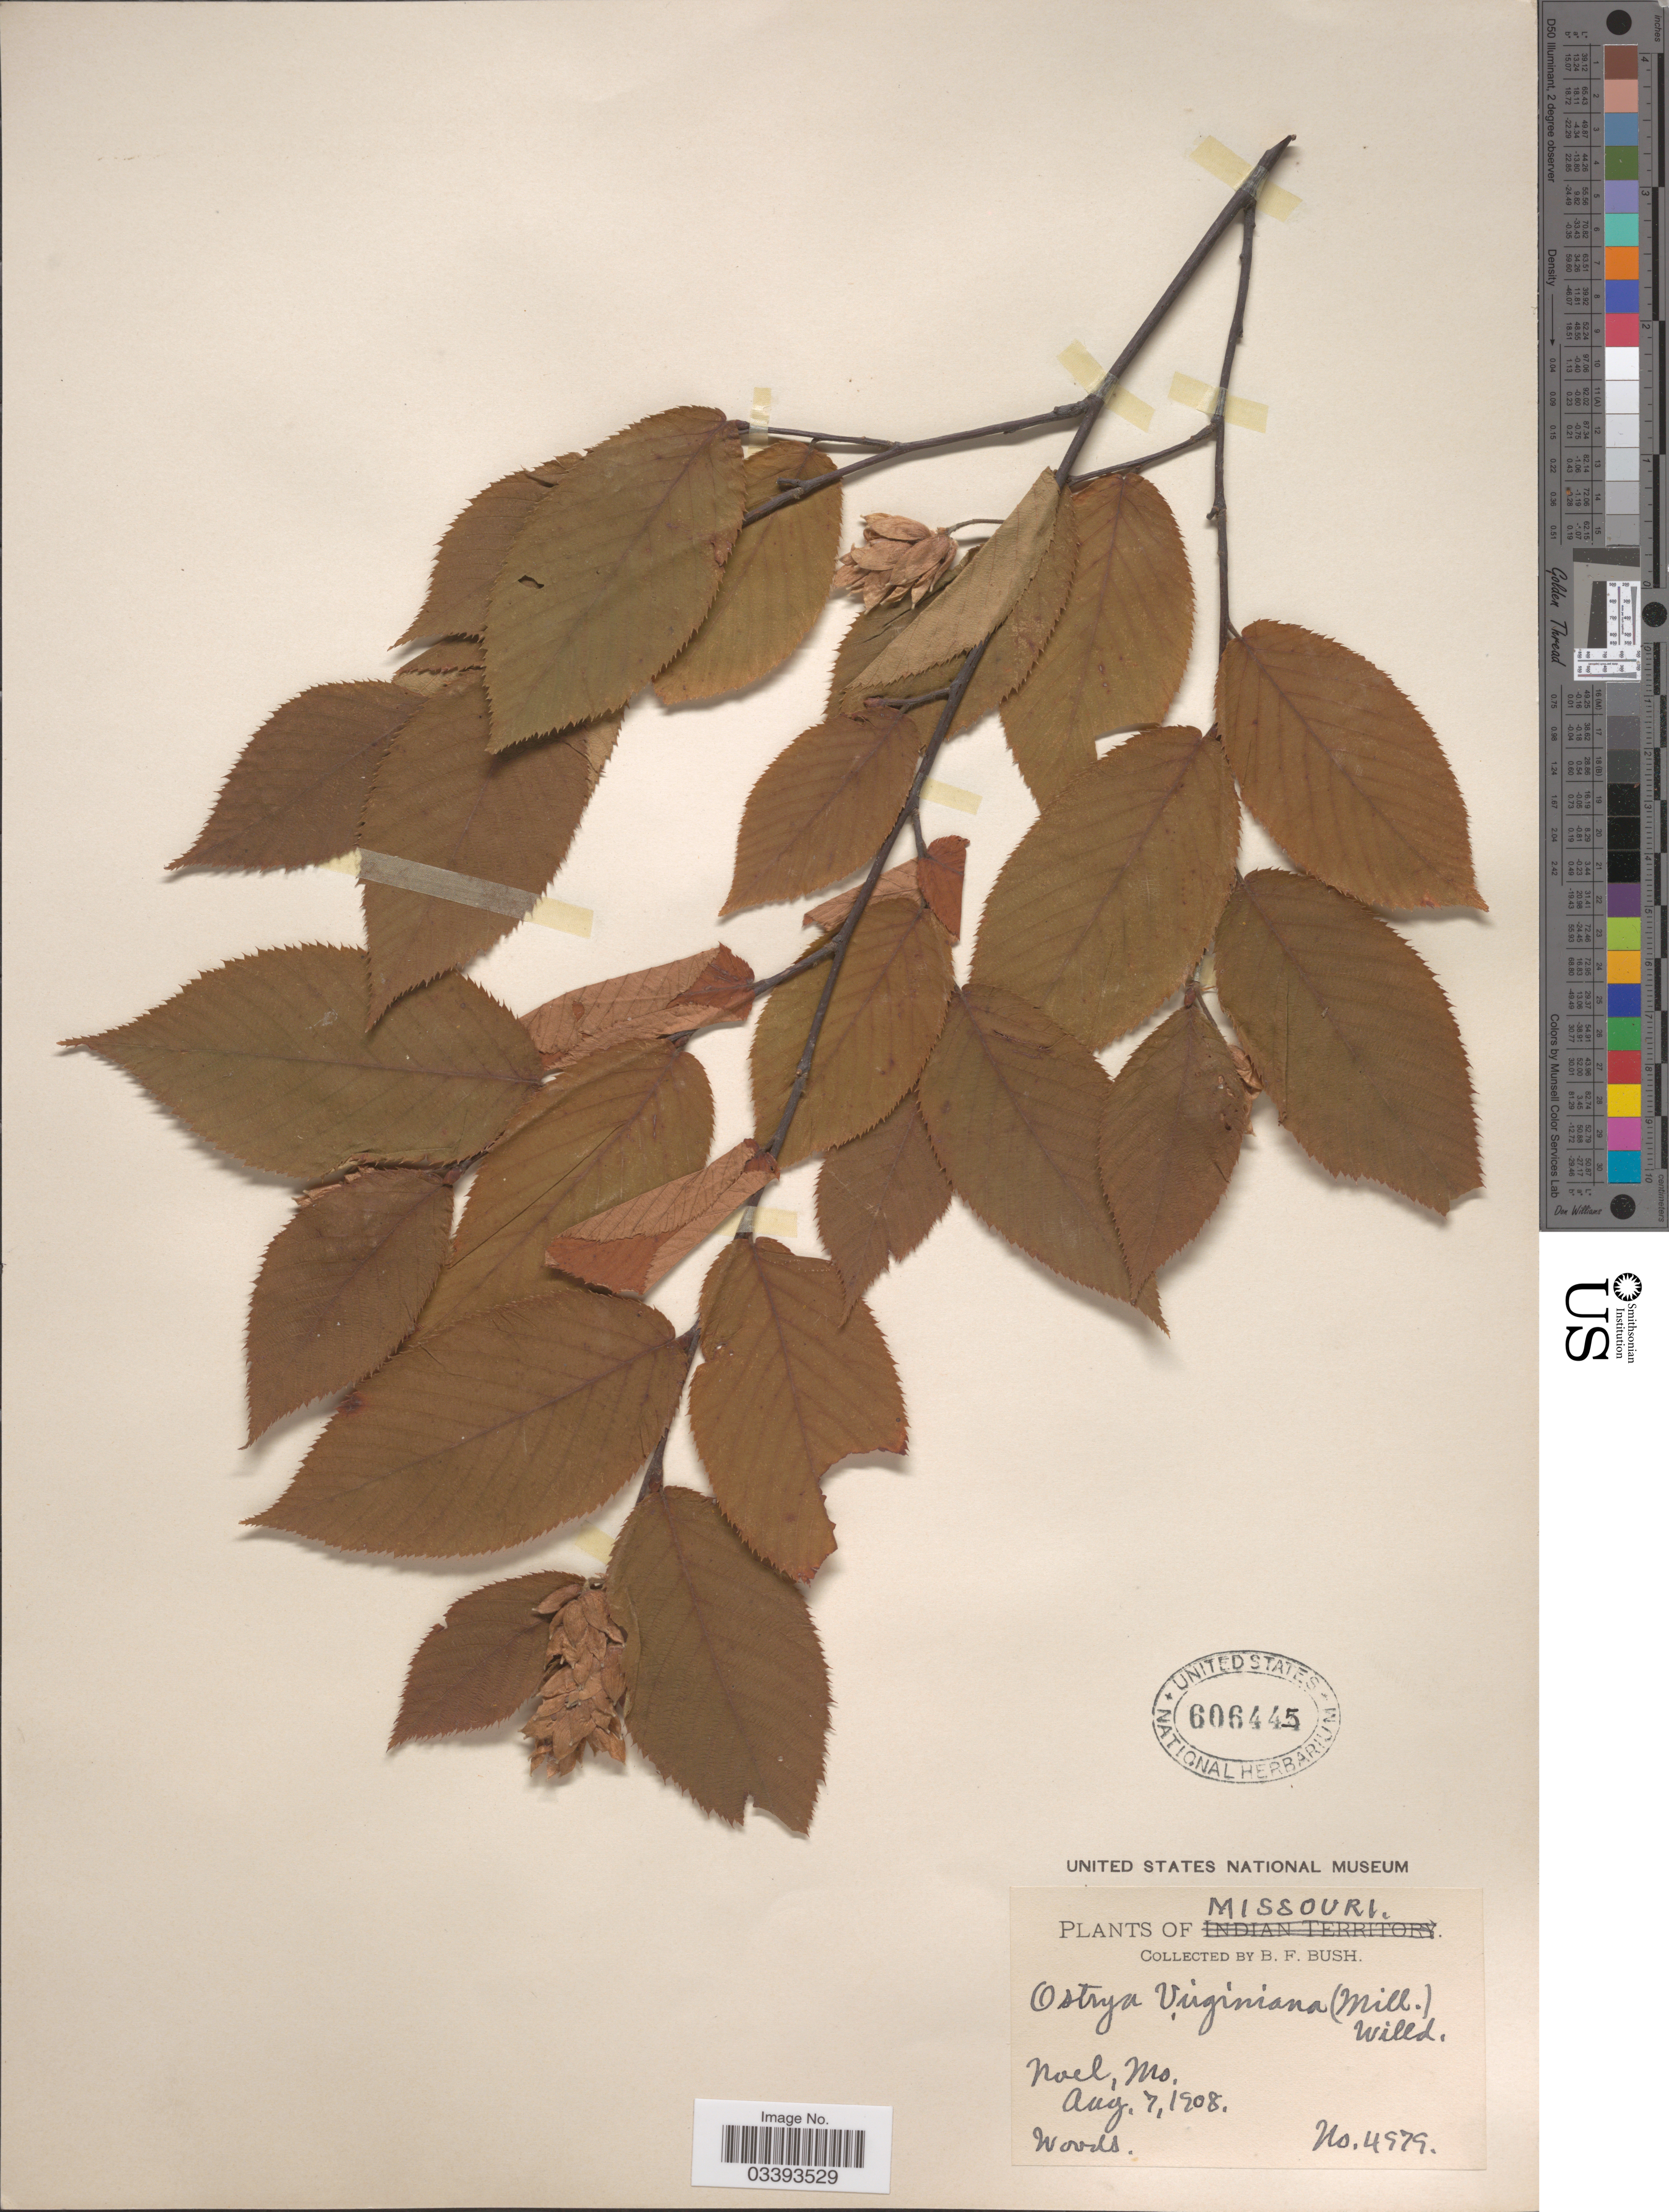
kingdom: Plantae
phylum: Tracheophyta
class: Magnoliopsida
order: Fagales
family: Betulaceae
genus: Ostrya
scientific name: Ostrya virginiana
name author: (Mill.) K. Koch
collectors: B. F. Bush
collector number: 4979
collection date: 1908-08-07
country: United States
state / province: Missouri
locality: Noel, Mo.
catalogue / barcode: US 606445